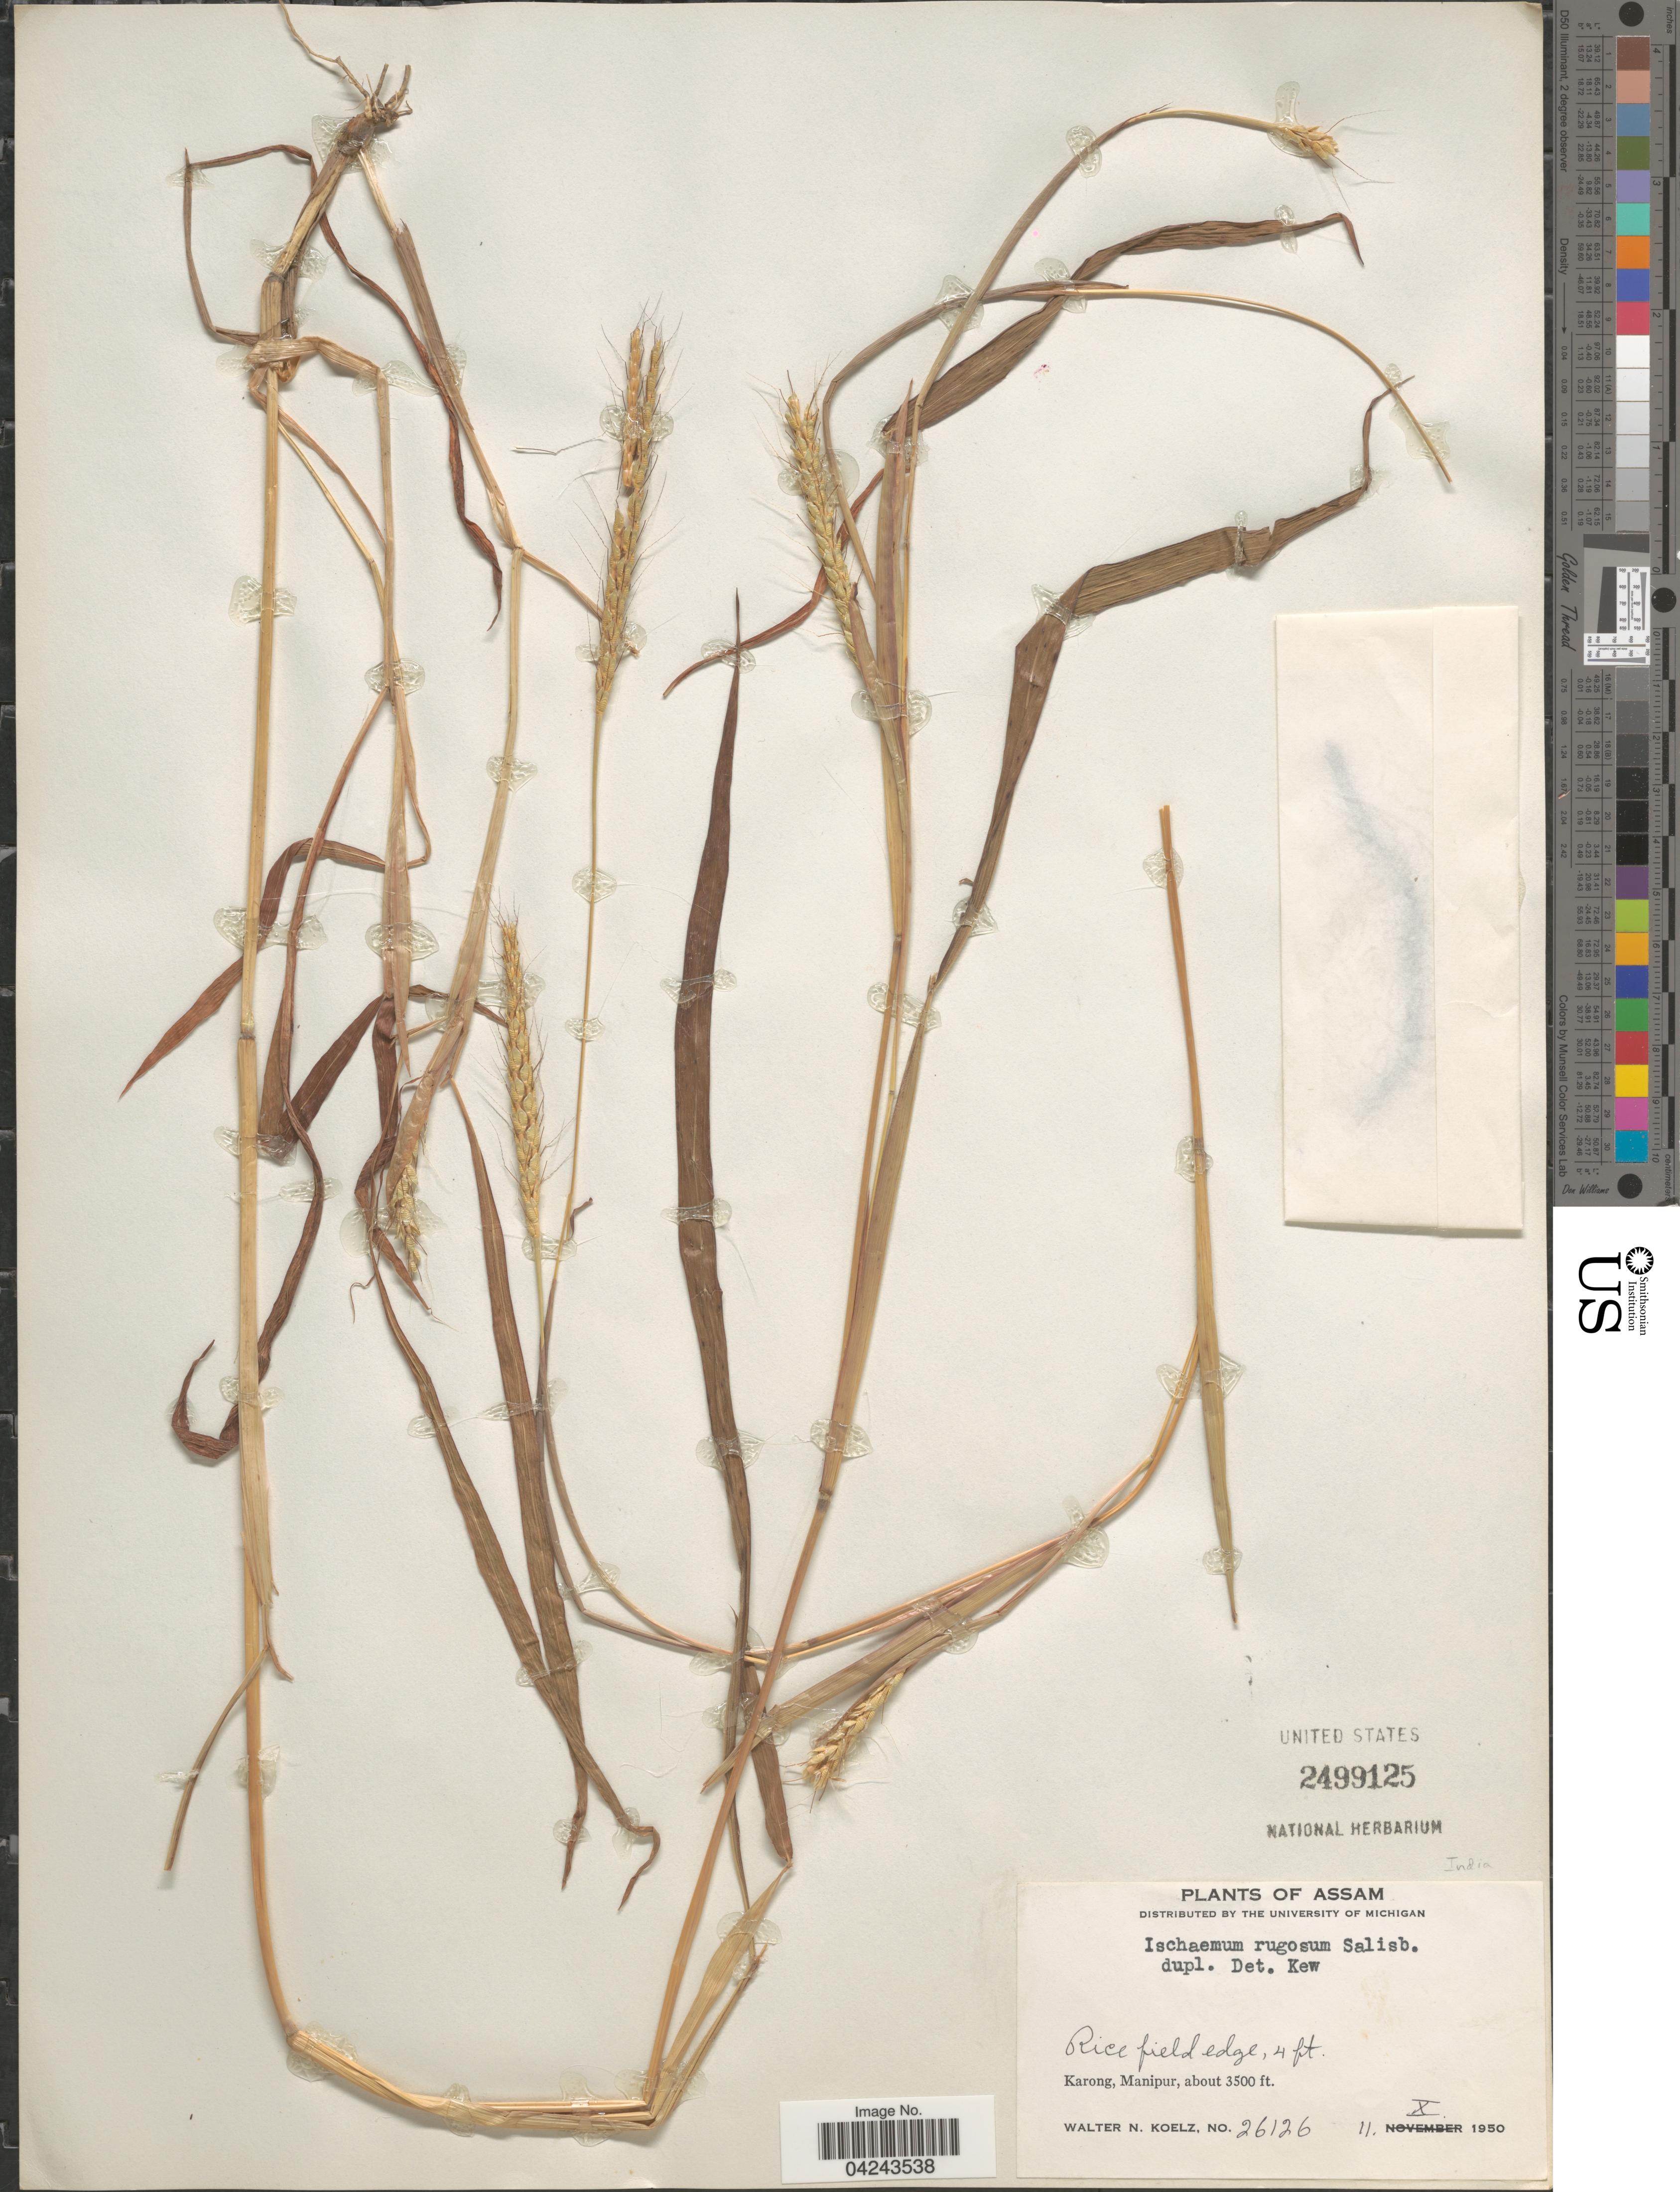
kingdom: Plantae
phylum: Tracheophyta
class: Liliopsida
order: Poales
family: Poaceae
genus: Ischaemum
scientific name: Ischaemum rugosum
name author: Salisb.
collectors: W. N. Koelz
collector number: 26126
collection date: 1950-10-11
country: India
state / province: Manipur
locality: Rice field edge. Karong, Manipur.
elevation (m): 1067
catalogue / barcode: US 2499125